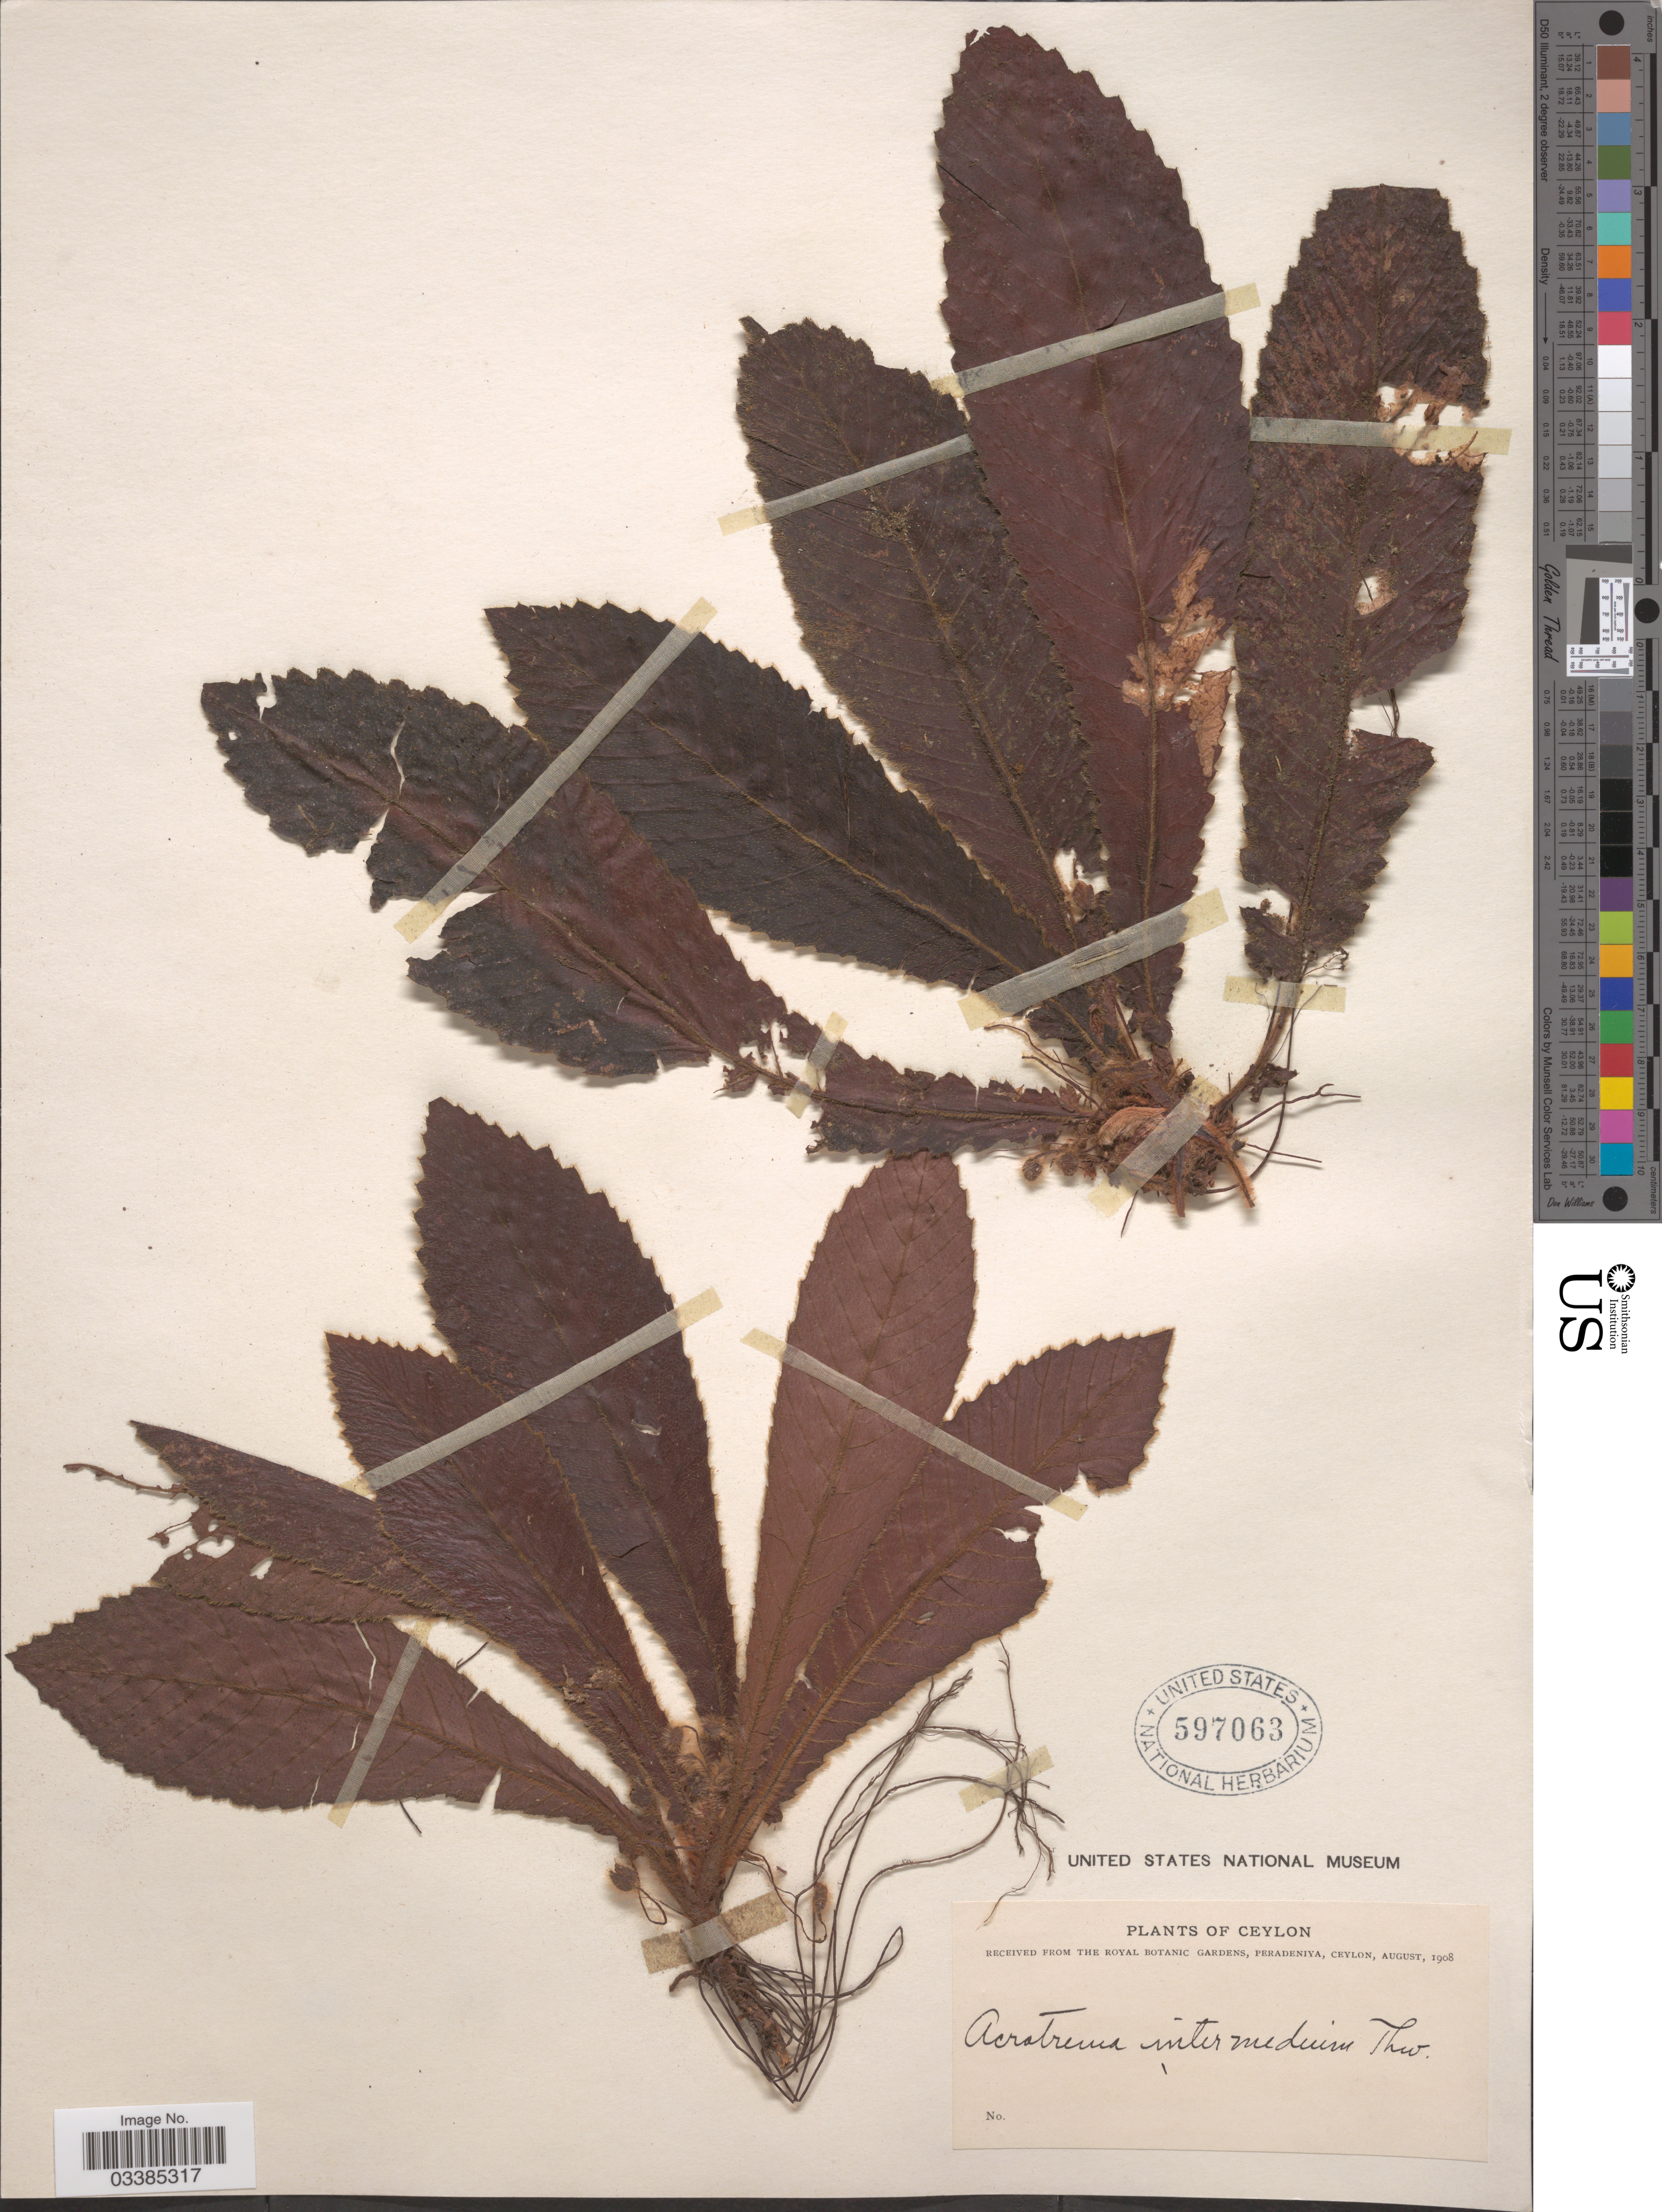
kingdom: Plantae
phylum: Tracheophyta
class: Magnoliopsida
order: Dilleniales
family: Dilleniaceae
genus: Acrotrema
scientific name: Acrotrema intermedium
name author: Thwaites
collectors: ex herb. Royal Botanic Gardens, Peradeniya, Ceylon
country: Sri Lanka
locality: Ceylon.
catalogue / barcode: US 597063